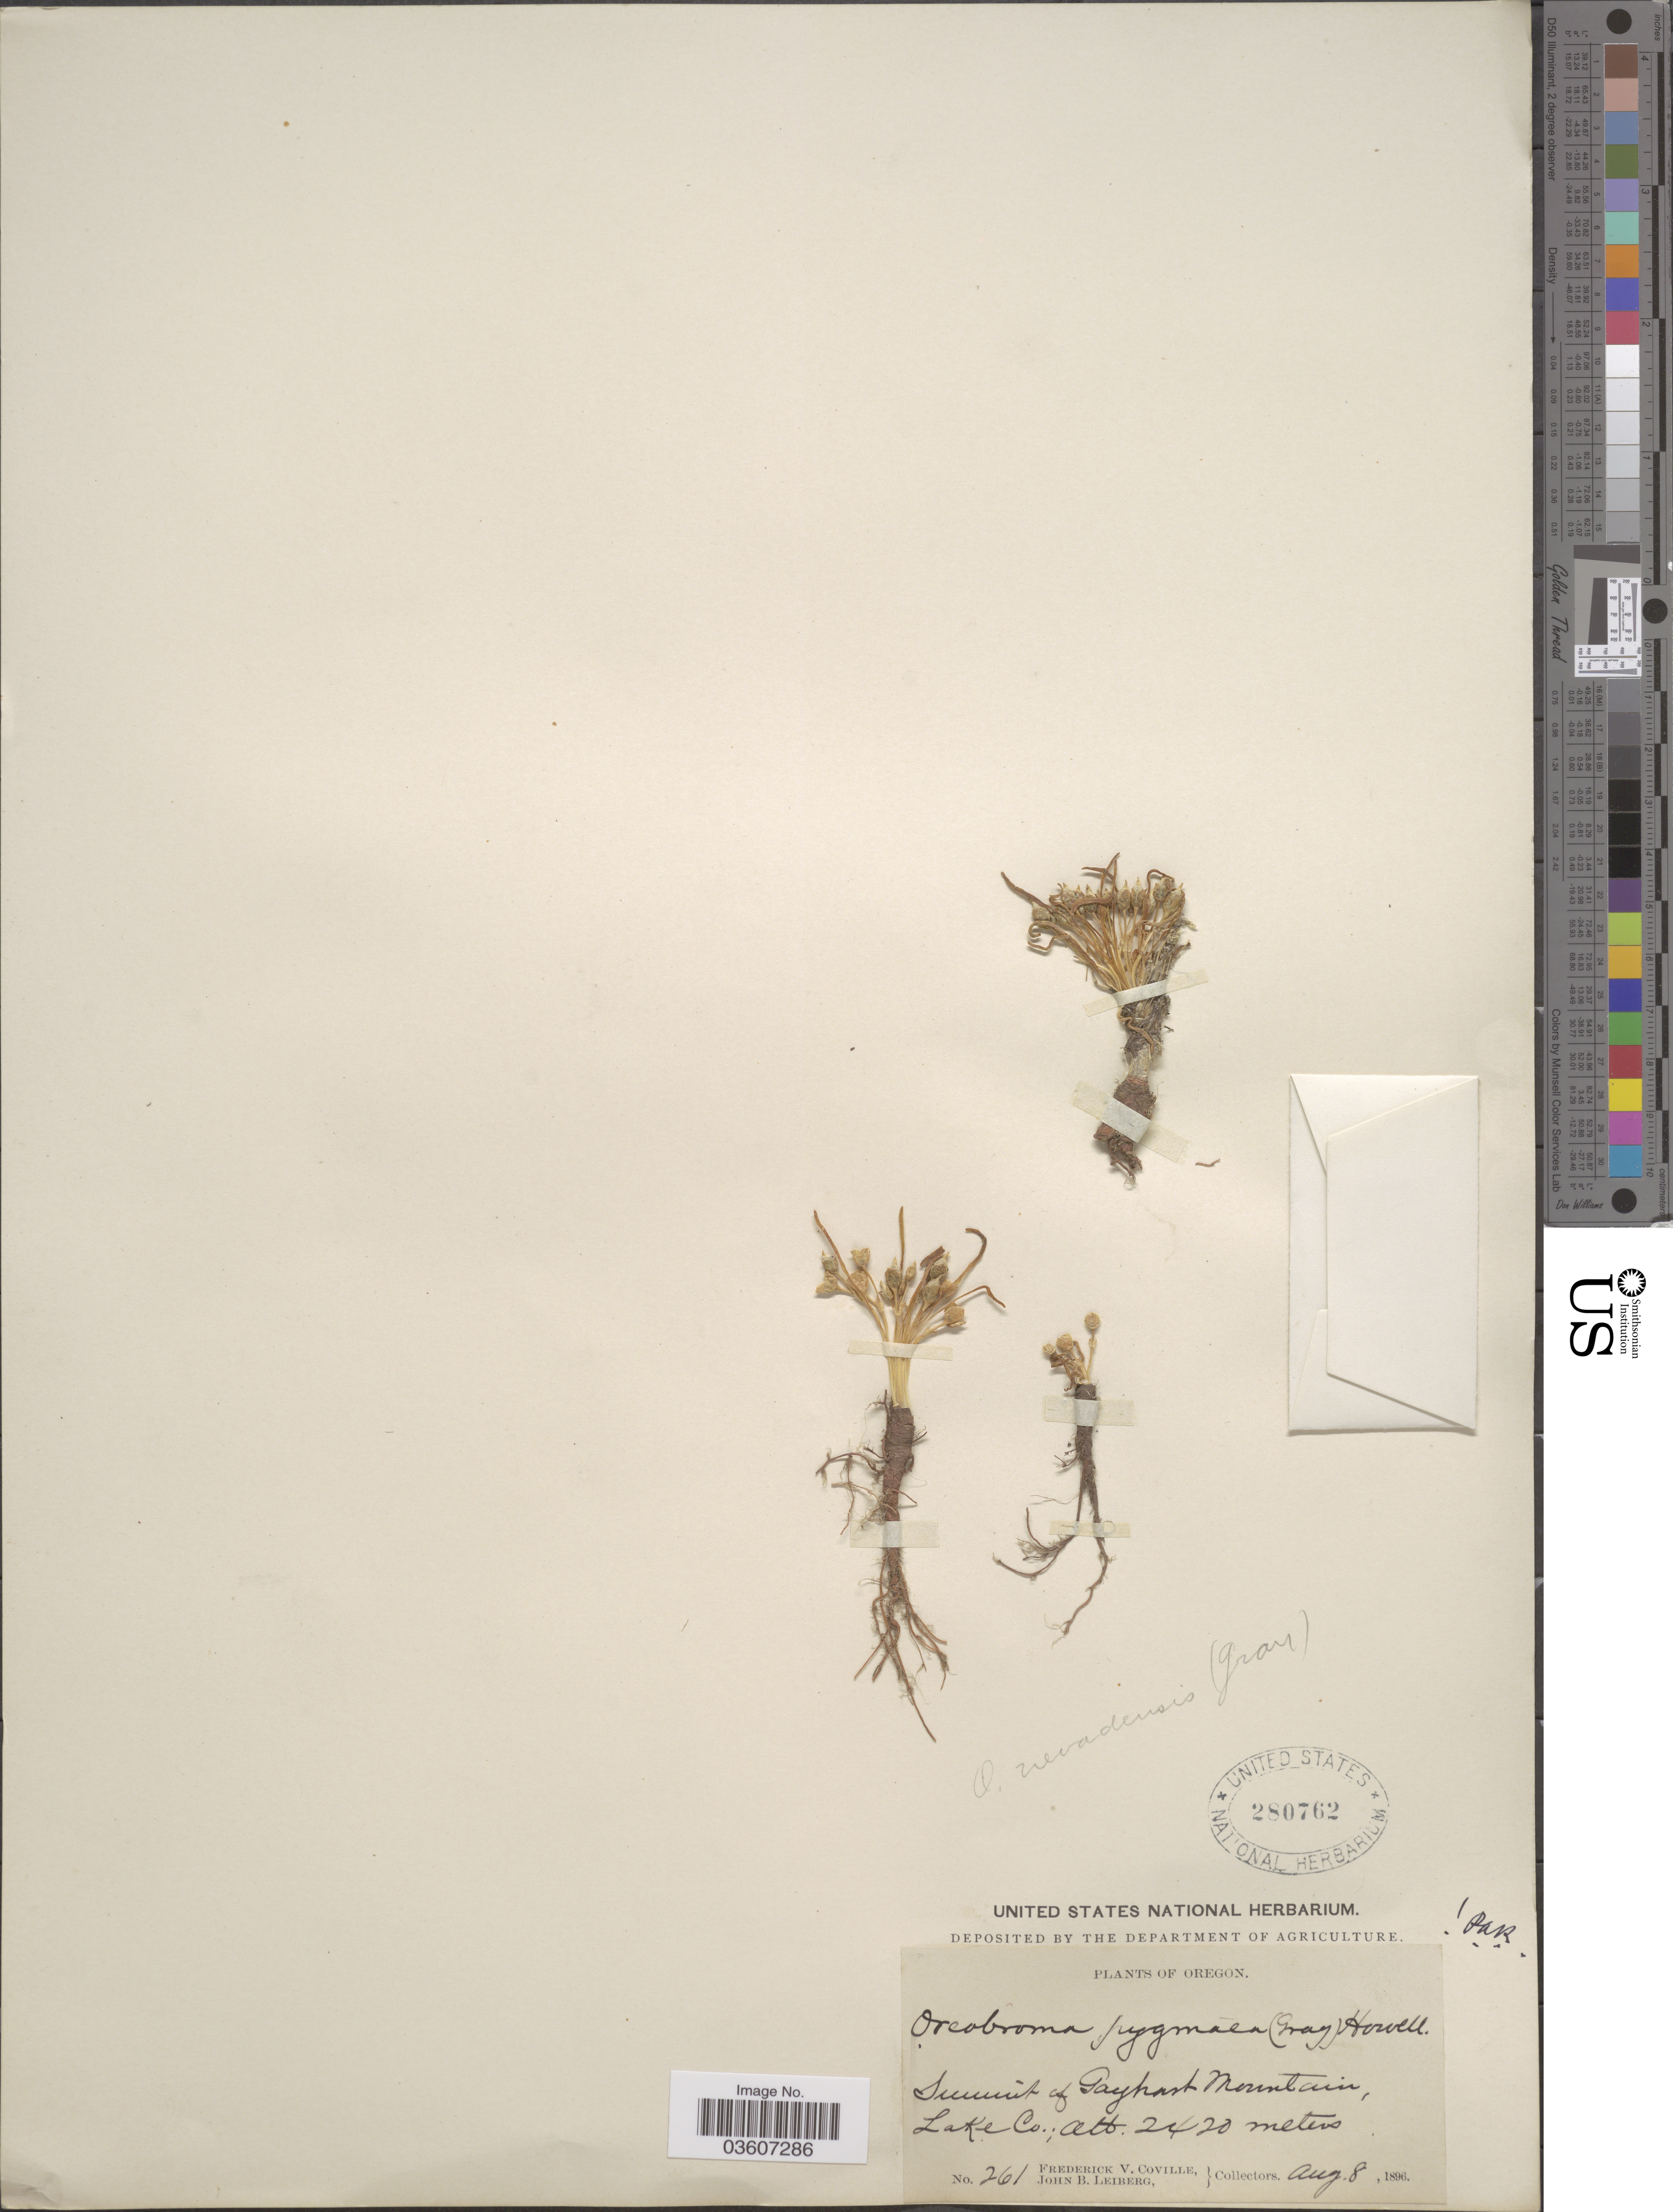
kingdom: Plantae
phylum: Tracheophyta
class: Magnoliopsida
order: Caryophyllales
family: Montiaceae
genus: Lewisia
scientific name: Lewisia pygmaea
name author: (A. Gray) B.L. Rob.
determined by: Strong, Mark T., (BOT), Smithsonian Institution - National Museum of Natural History (UNITED STATES)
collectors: F. V. Coville & J. B. Leiberg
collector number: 261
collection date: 1896-08-08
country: United States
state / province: Oregon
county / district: Lake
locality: Summit of Gayhast Mountain, Lake Co.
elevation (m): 2420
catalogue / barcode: US 280762